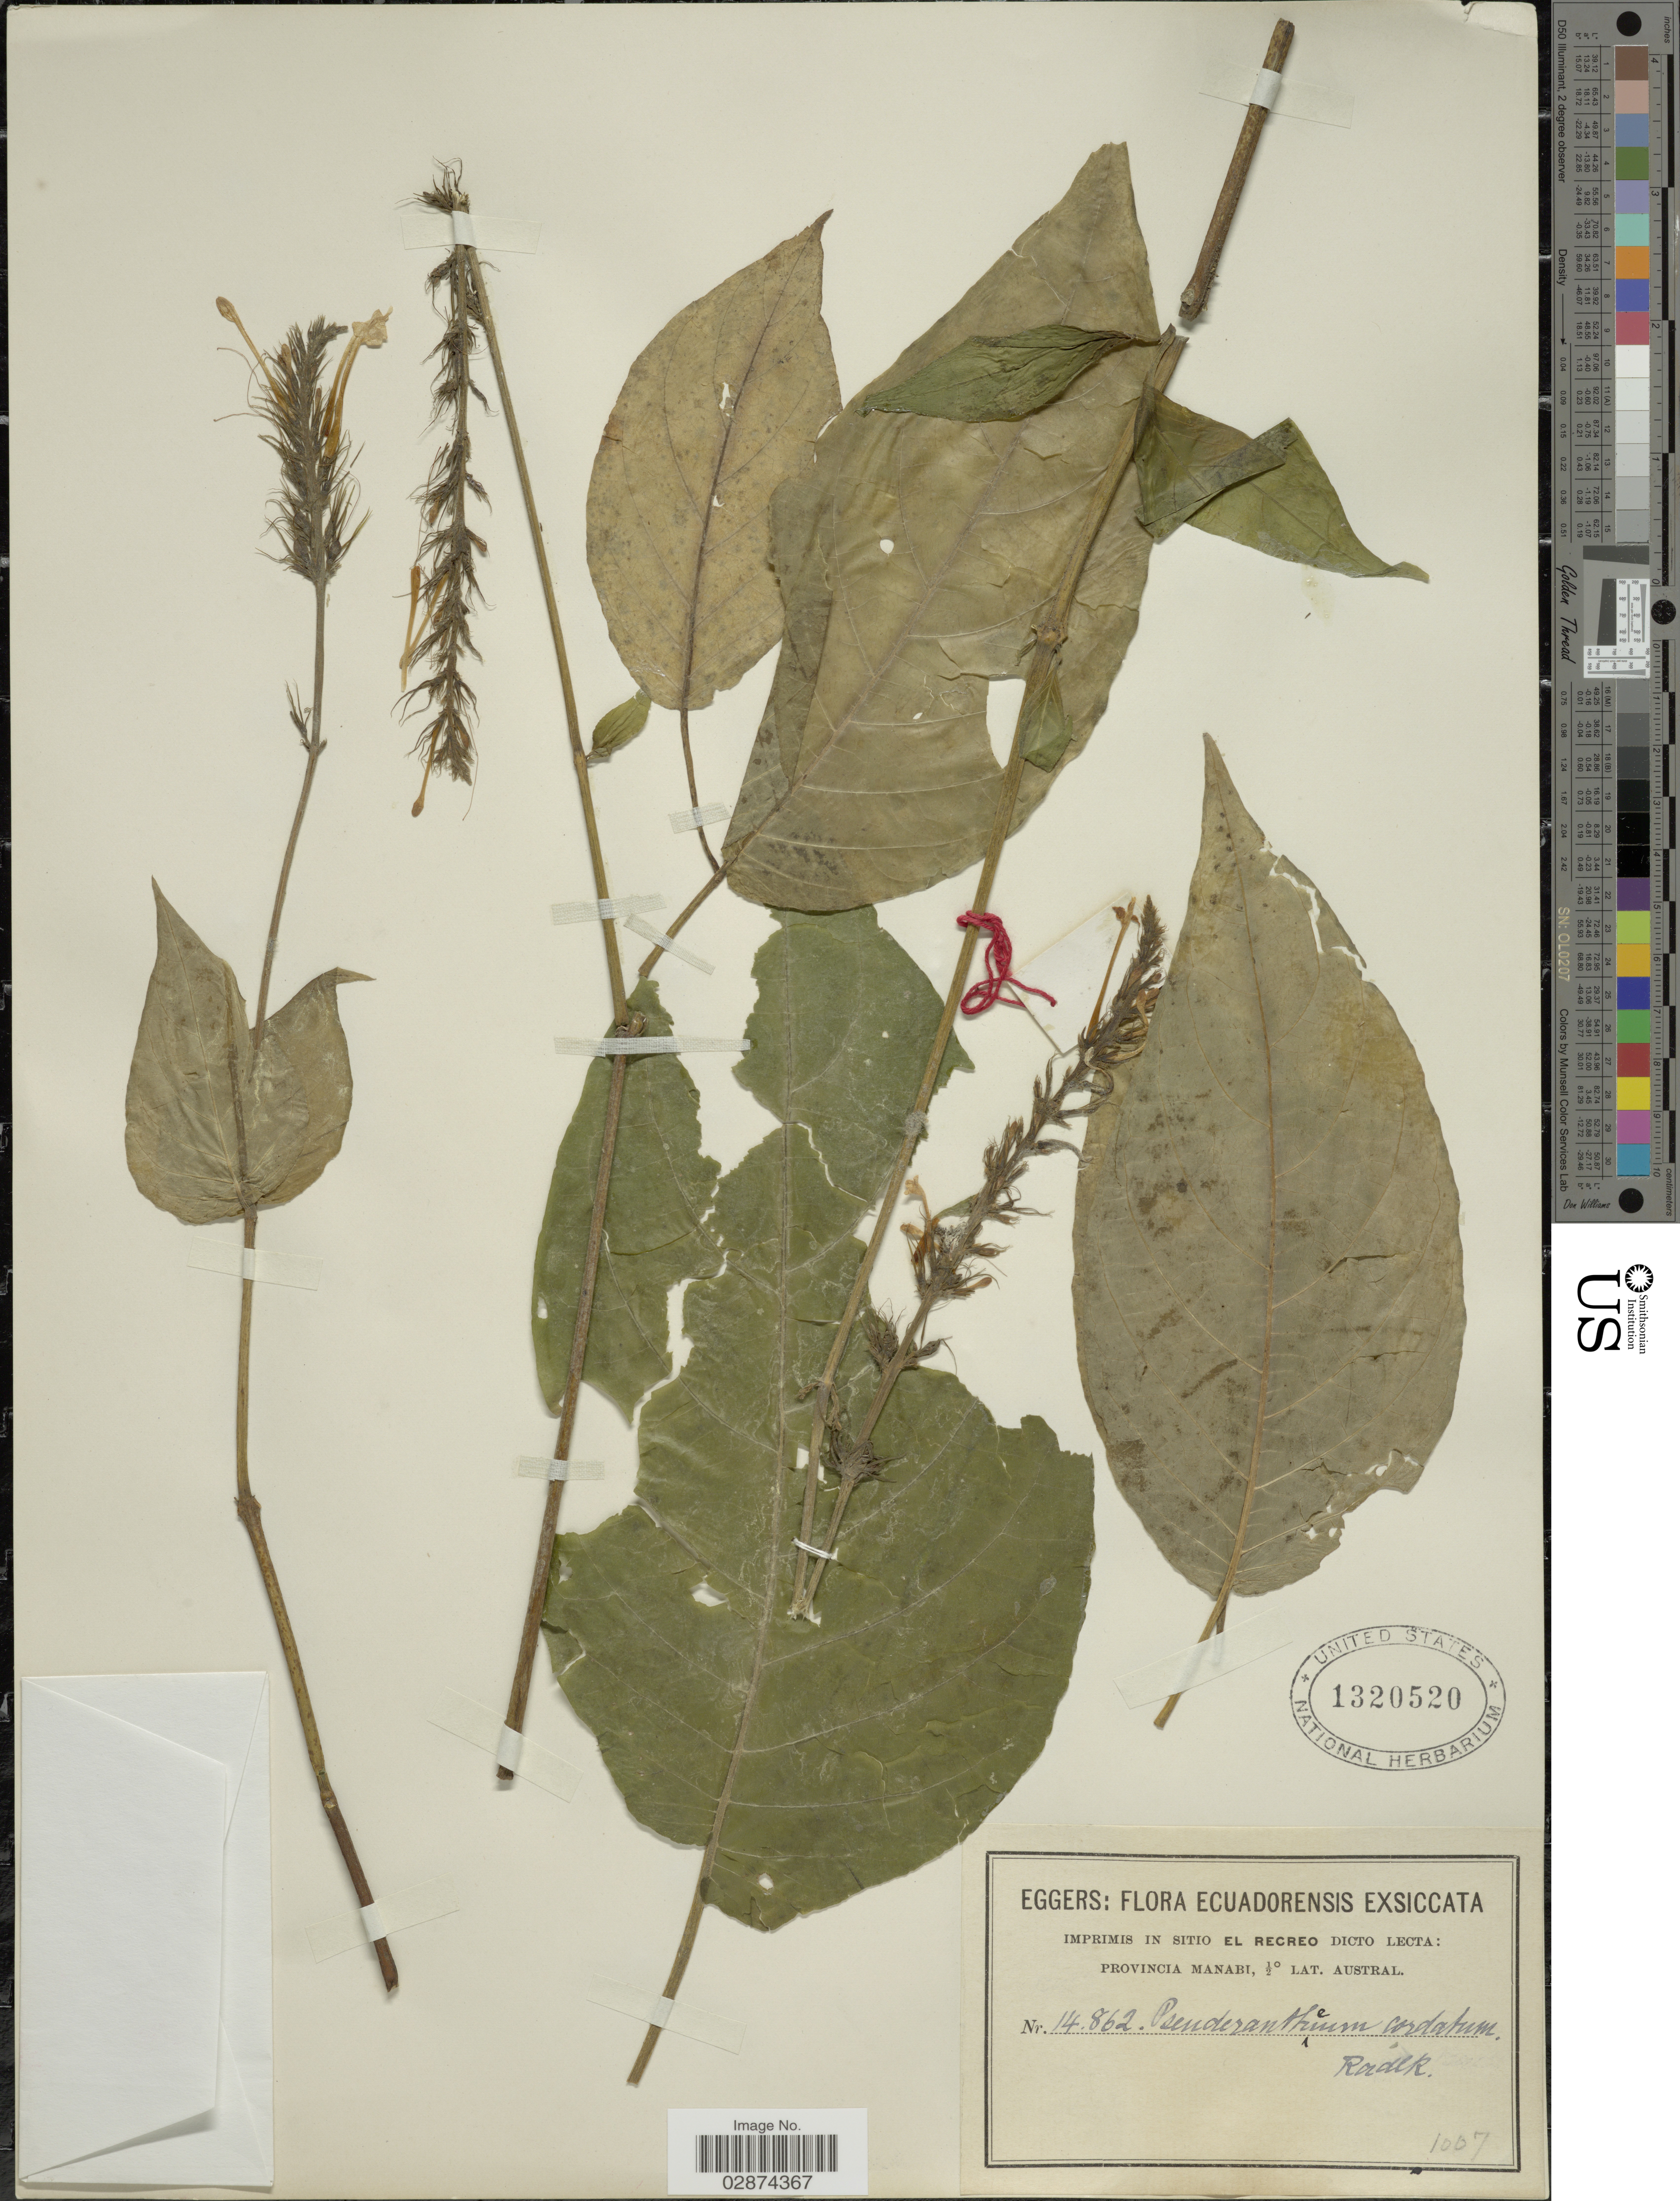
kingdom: Plantae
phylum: Tracheophyta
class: Magnoliopsida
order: Lamiales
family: Acanthaceae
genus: Streblacanthus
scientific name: Streblacanthus cordatus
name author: Lindau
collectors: -. Eggers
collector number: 14862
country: Ecuador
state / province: Manabí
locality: Imprimis in sito El Recreo Dicto Lecta.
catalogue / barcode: US 1320520